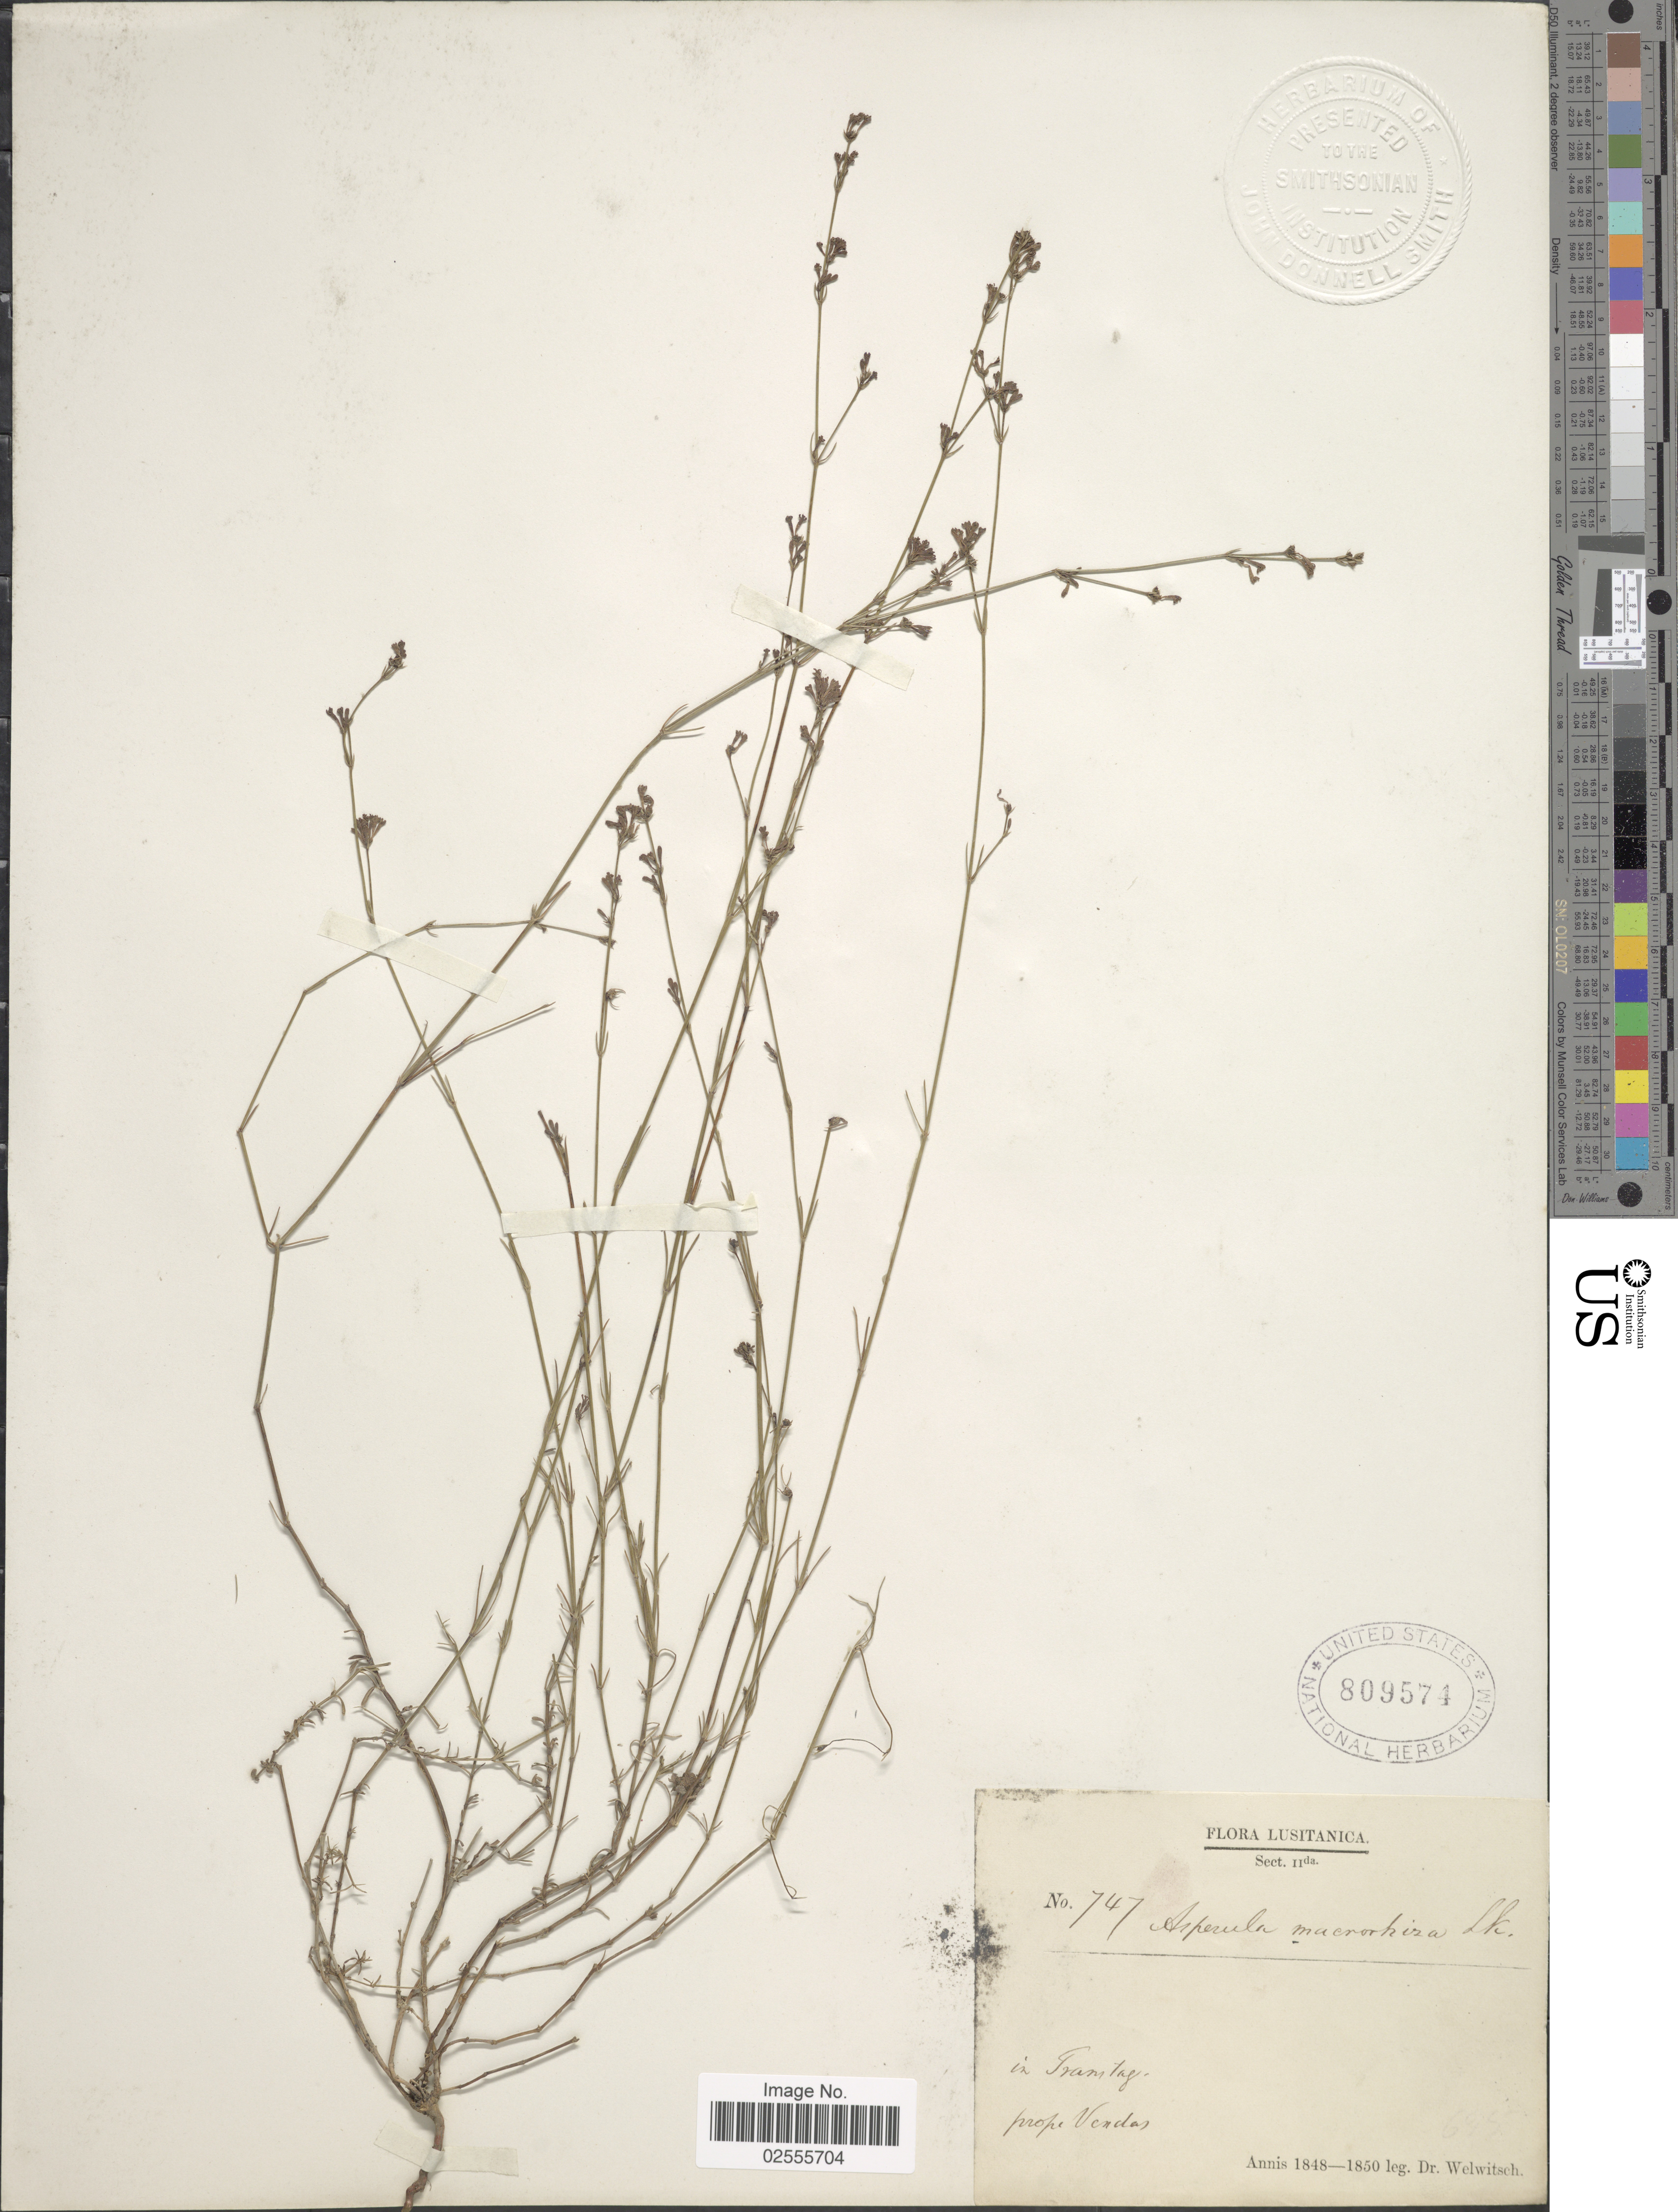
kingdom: Plantae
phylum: Tracheophyta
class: Magnoliopsida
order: Gentianales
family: Rubiaceae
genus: Asperula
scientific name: Asperula macrorrhiza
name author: Hoffmanns. & Link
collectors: -. Welwitsch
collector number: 747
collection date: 1848/1850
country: Portugal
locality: Lusitanica, in Transtag, prope Vendas.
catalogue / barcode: US 809574